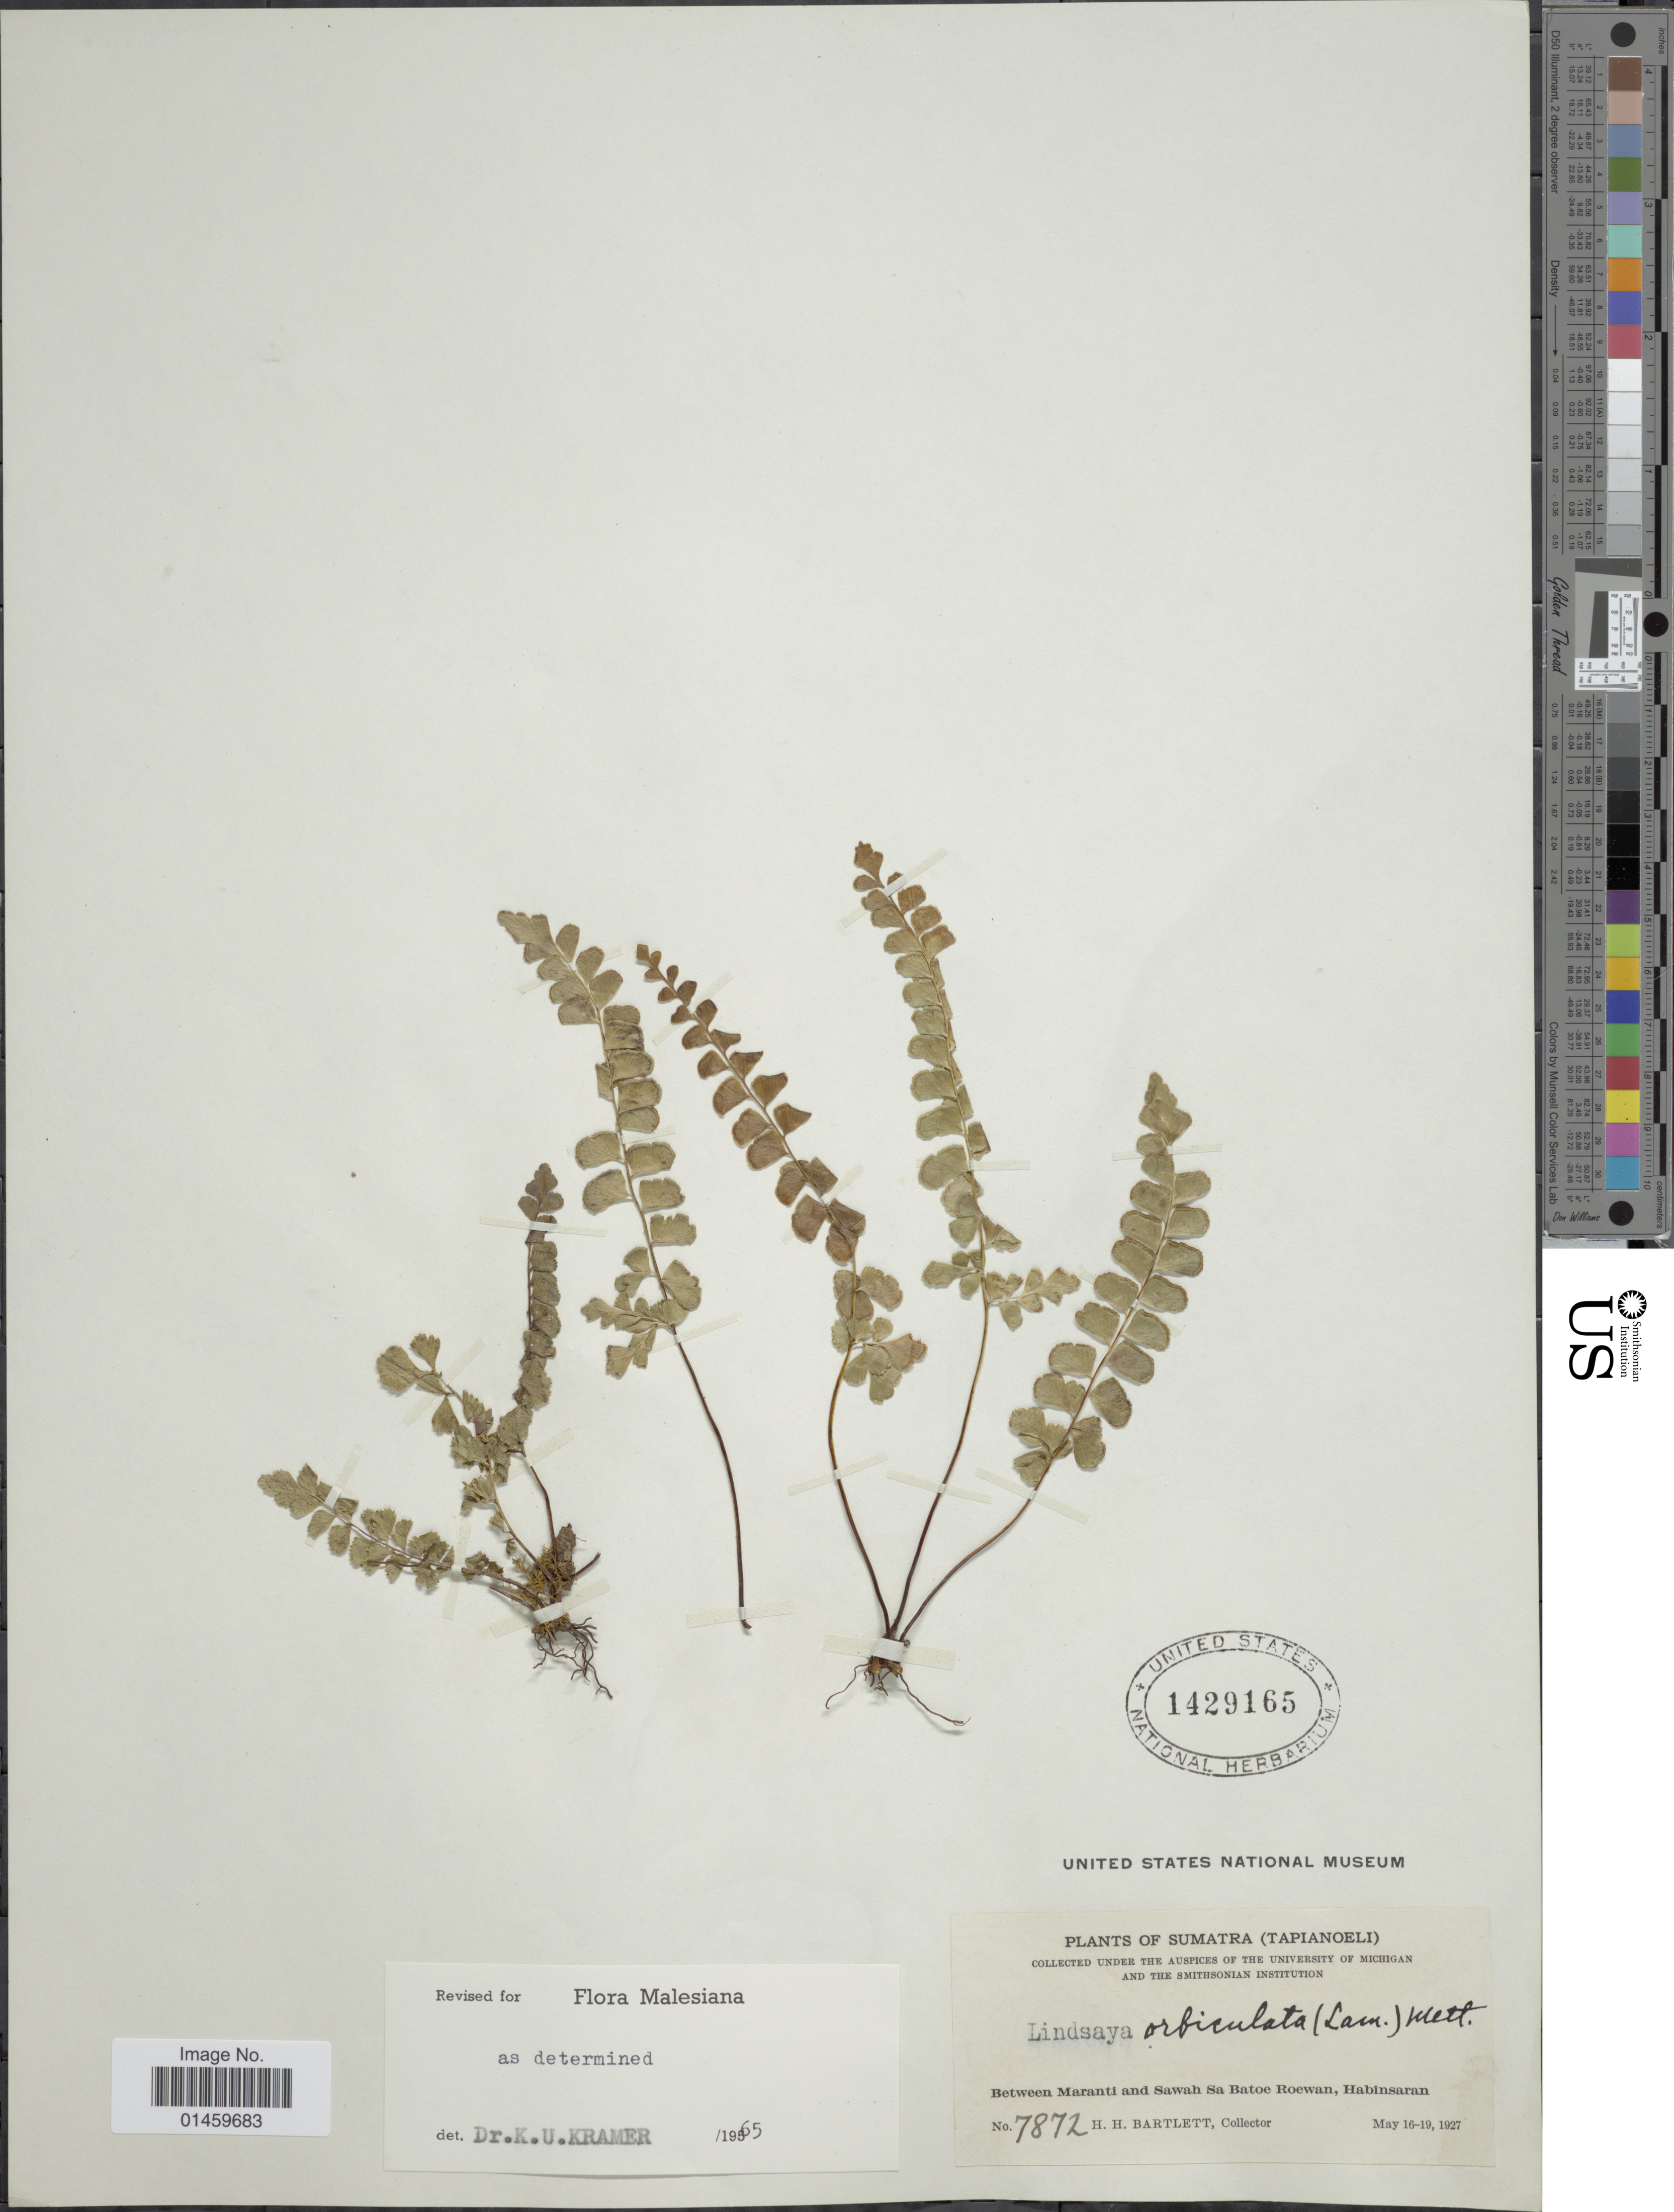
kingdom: Plantae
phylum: Tracheophyta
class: Polypodiopsida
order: Polypodiales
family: Lindsaeaceae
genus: Lindsaea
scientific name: Lindsaea orbiculata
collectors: H. H. Bartlett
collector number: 7872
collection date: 1927-05-16/1927-05-19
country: Indonesia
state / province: Sumatra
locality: Tapianoeli. Between Maranti and Sawah Sa Batoe Roewan, Habinsaran.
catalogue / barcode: US 1429165